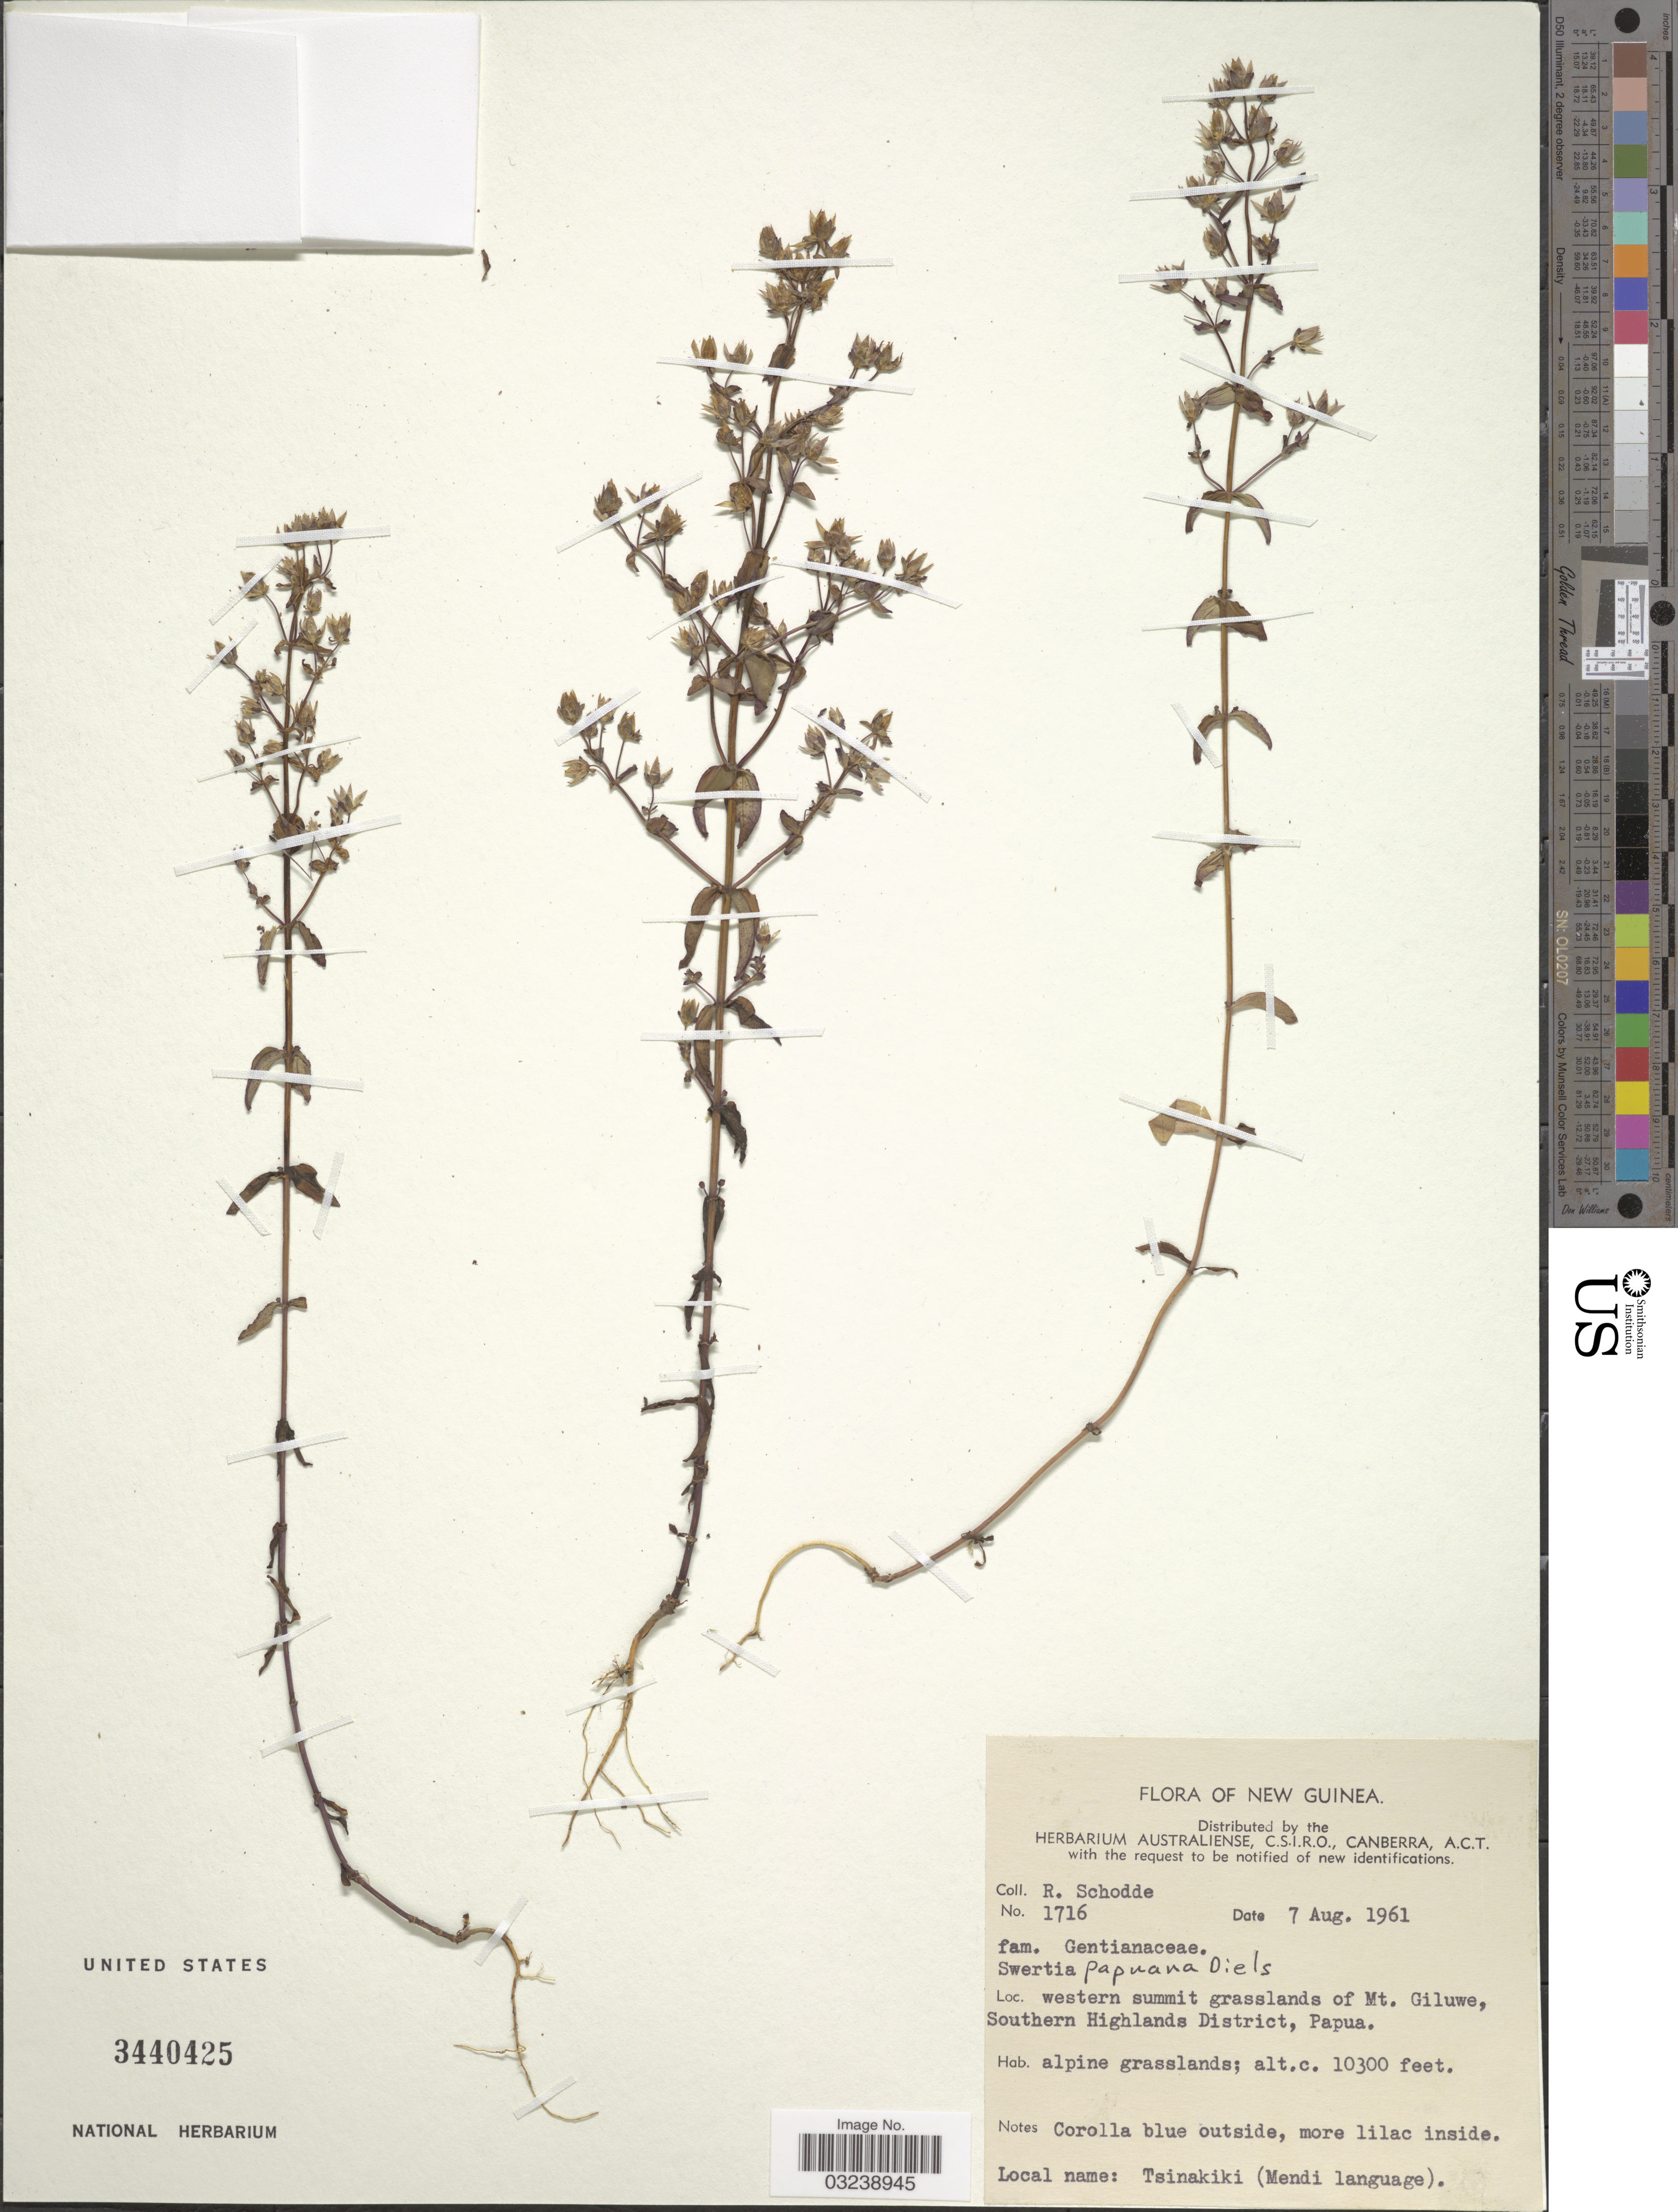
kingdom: Plantae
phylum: Tracheophyta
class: Magnoliopsida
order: Gentianales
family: Gentianaceae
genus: Swertia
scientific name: Swertia papuana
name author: Diels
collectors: R. Schodde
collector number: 1716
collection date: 1961-08-07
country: Papua New Guinea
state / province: Southern Highlands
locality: New Guinea. Western summit grasslands of Mt. Giluwe, Southern Highlands District, Papua.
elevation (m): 3139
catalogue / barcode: US 3440425